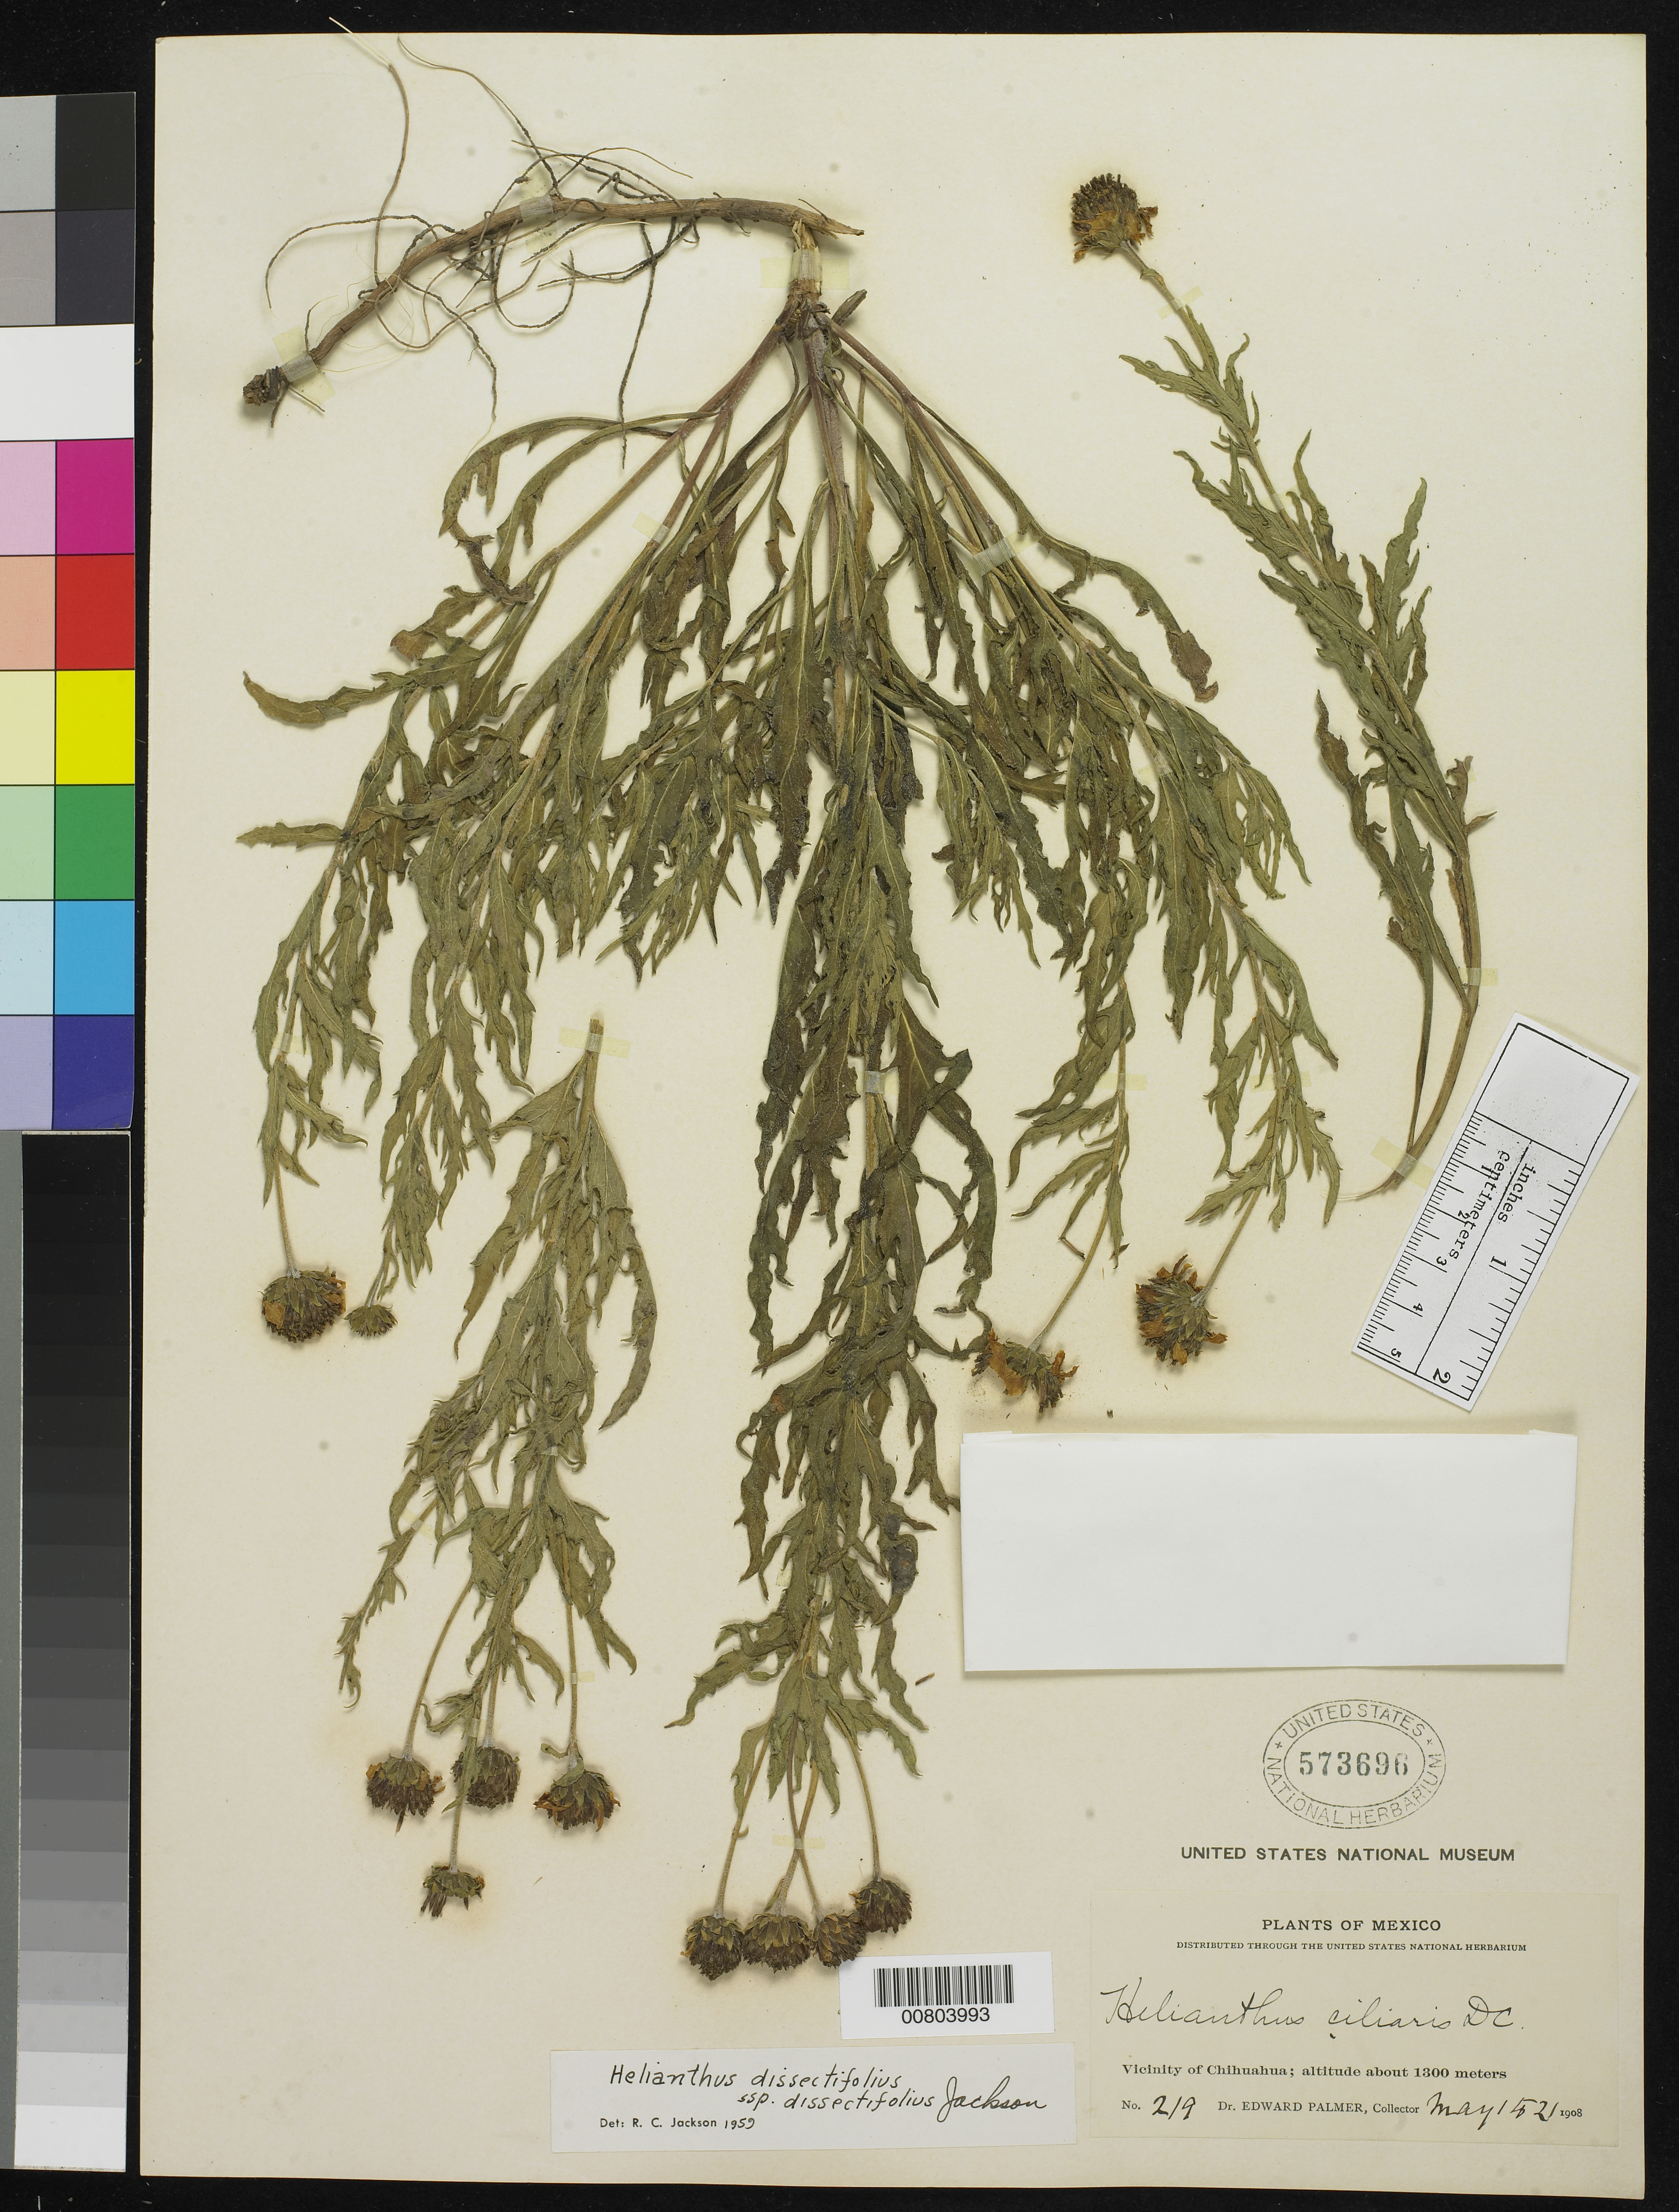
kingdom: Plantae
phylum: Tracheophyta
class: Magnoliopsida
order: Asterales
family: Asteraceae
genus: Helianthus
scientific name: Helianthus dissectifolius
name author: R.C. Jacks.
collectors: E. Palmer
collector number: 219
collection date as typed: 01 May 1908 to 21 May 1908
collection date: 1908-05-01/1908-05-21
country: Mexico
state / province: Chihuahua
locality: Vicinity of Chihuahua.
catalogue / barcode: US 573696